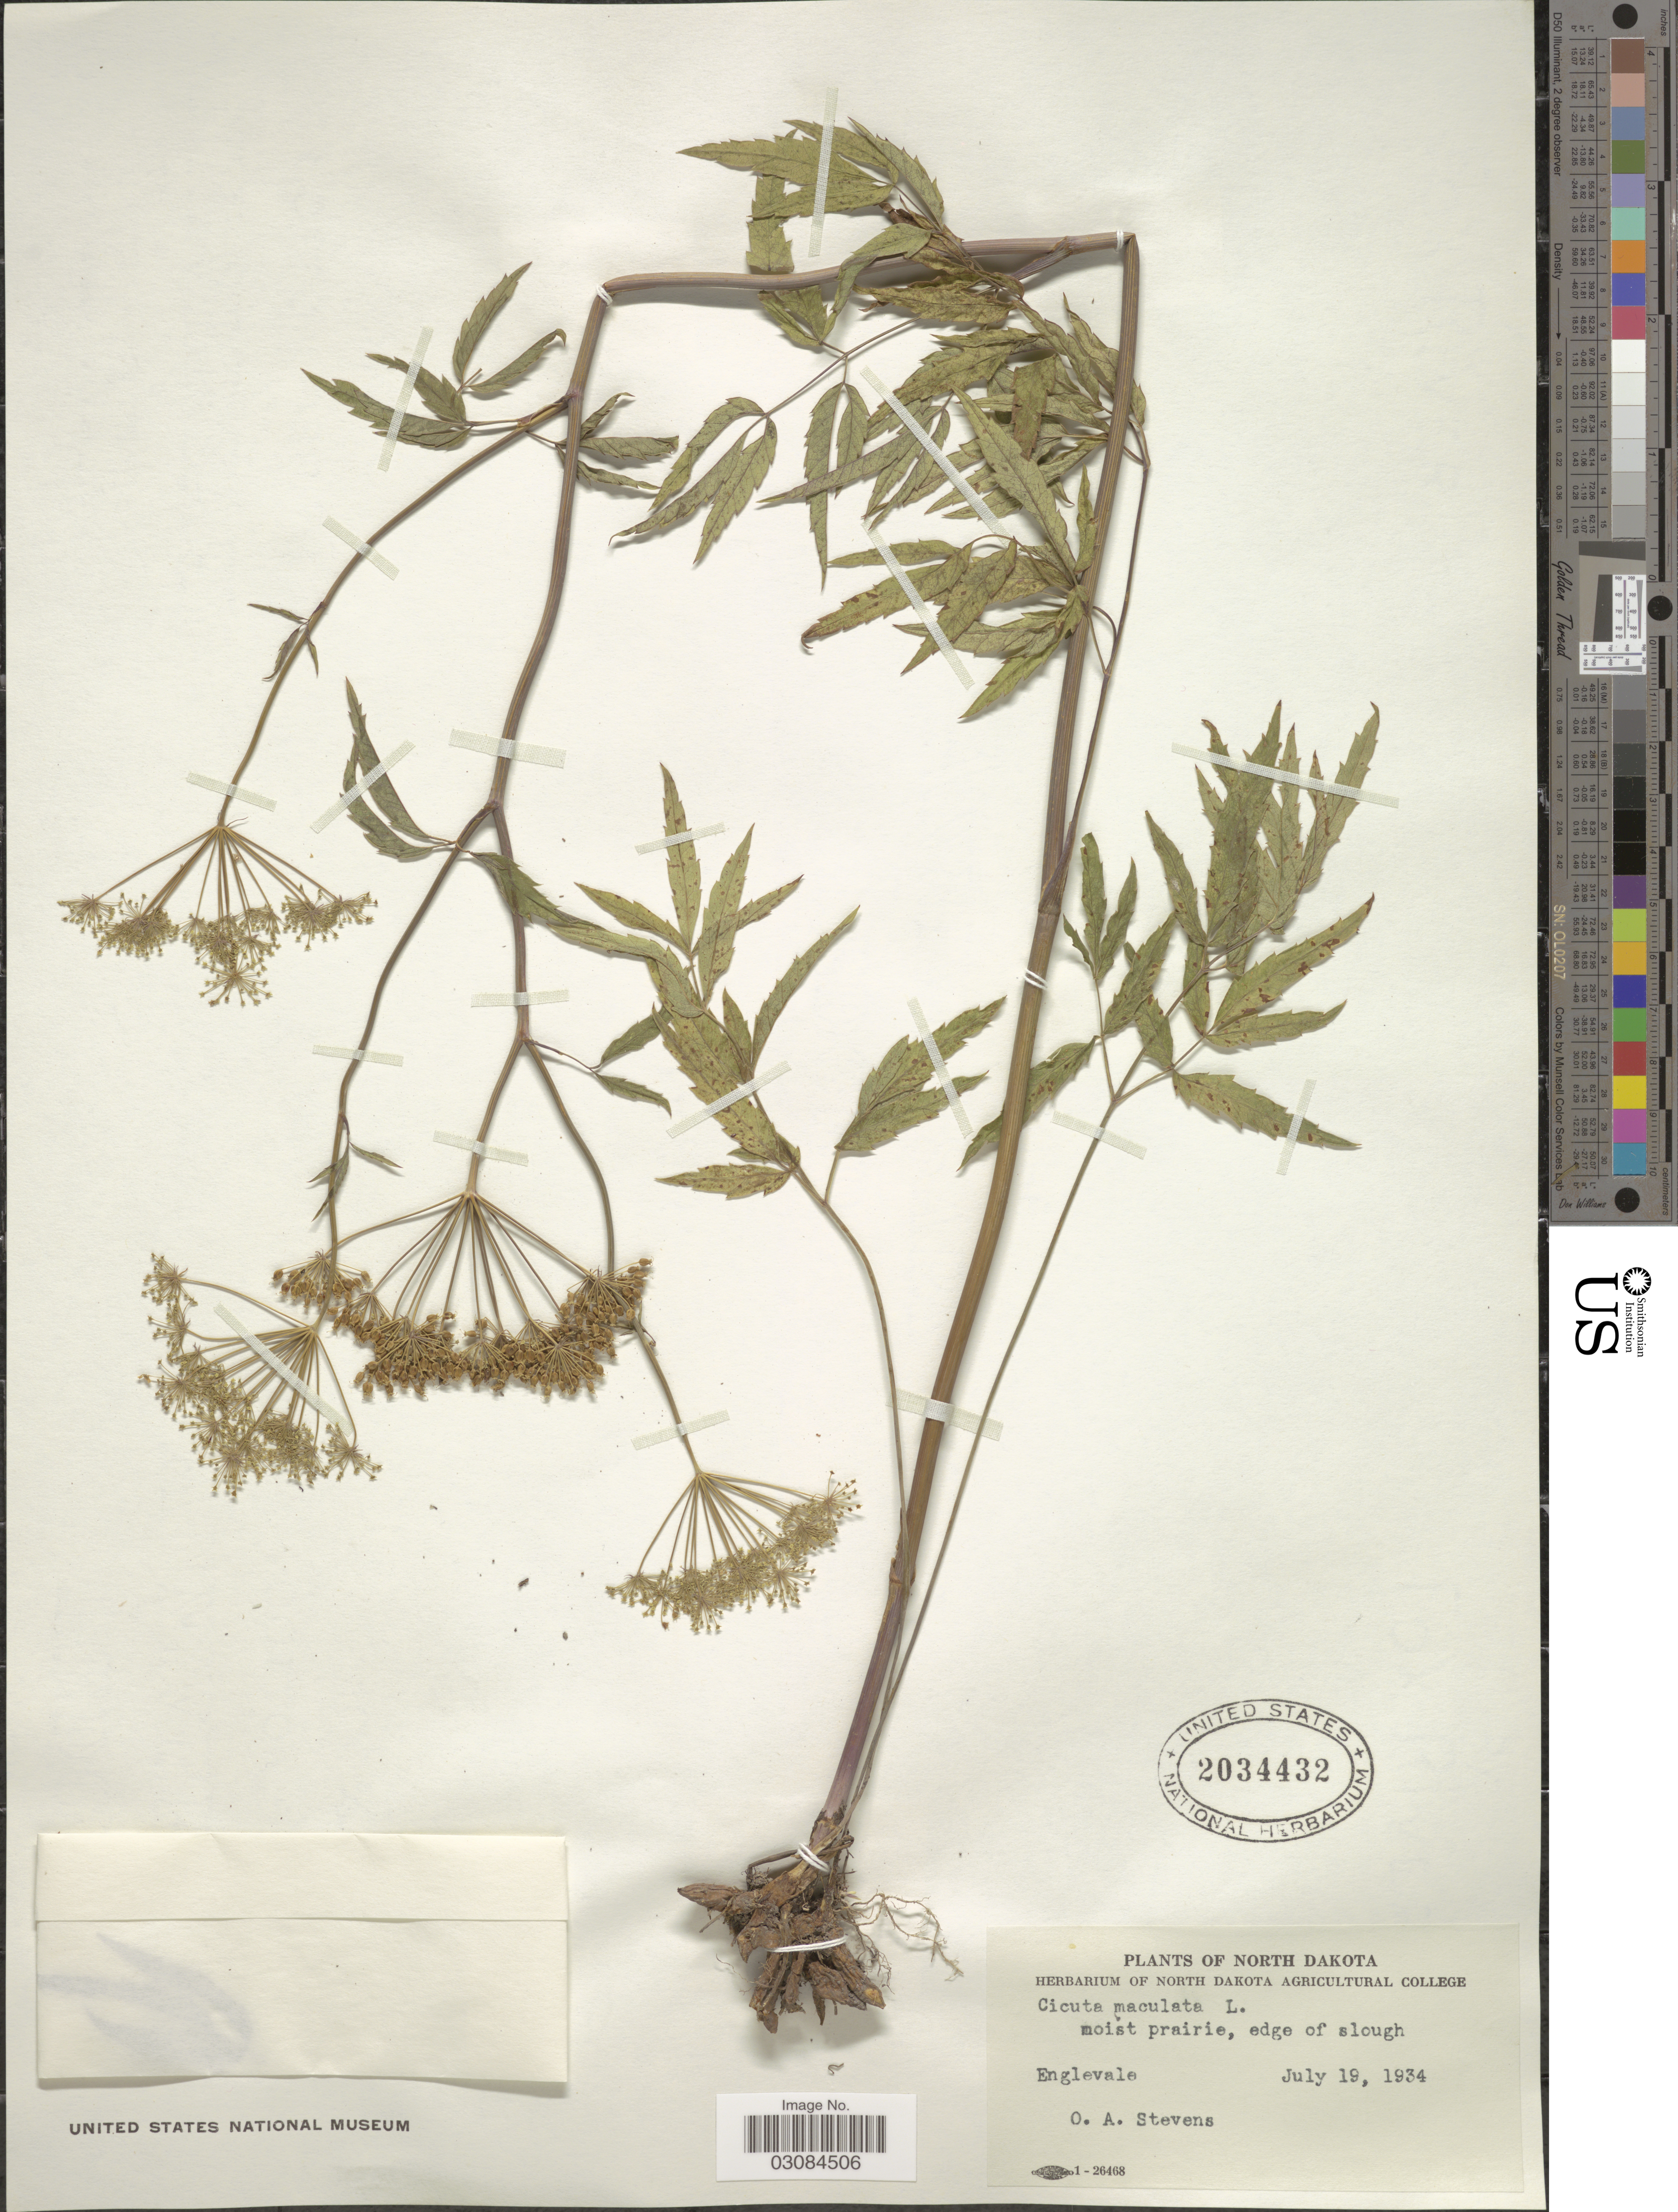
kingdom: Plantae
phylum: Tracheophyta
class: Magnoliopsida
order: Apiales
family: Apiaceae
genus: Cicuta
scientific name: Cicuta maculata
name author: L.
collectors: O. A. Stevens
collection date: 1934-07-19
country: United States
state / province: North Dakota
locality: Englevale.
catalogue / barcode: US 2034432